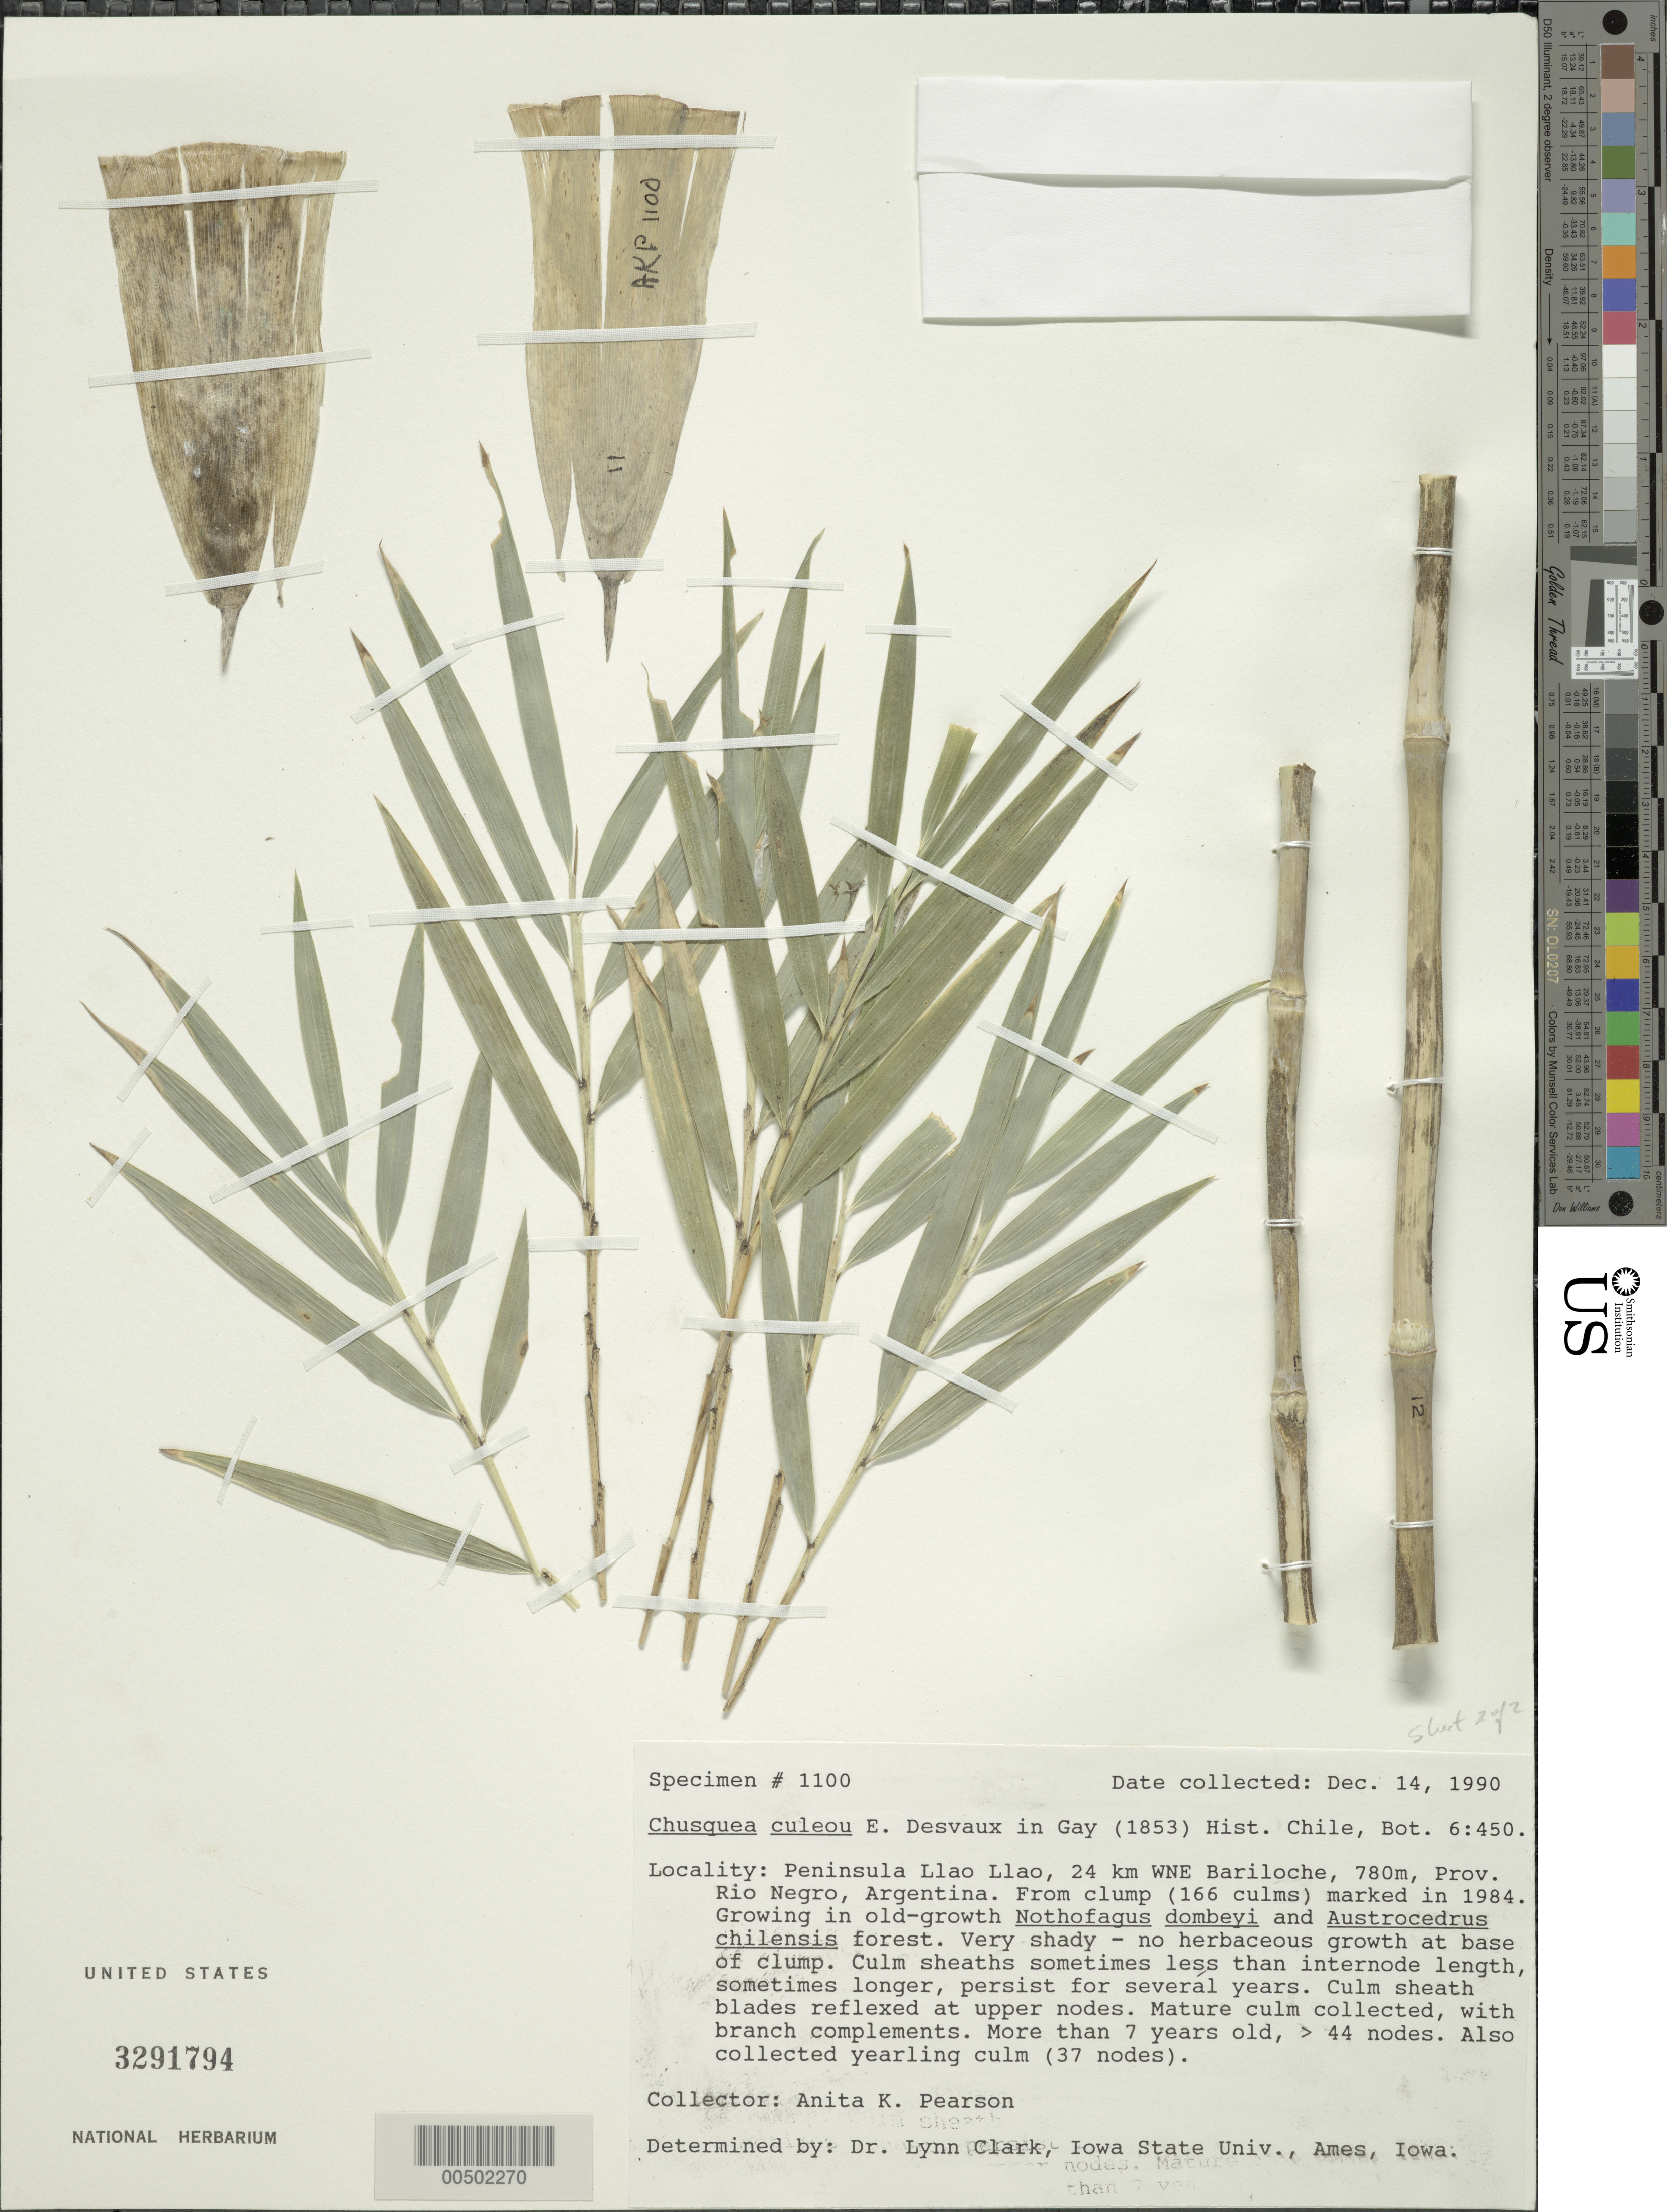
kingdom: Plantae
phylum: Tracheophyta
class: Liliopsida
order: Poales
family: Poaceae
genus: Chusquea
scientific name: Chusquea culeou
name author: É. Desv.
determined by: Clark, Lynn G., (ISC), Iowa State University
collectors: A. K. Pearson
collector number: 1100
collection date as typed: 14 Dec 1990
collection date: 1990-12-14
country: Argentina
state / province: Río Negro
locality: Peninsula llao llao, 24 km WNE Bariloche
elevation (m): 780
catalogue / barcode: US 3291794